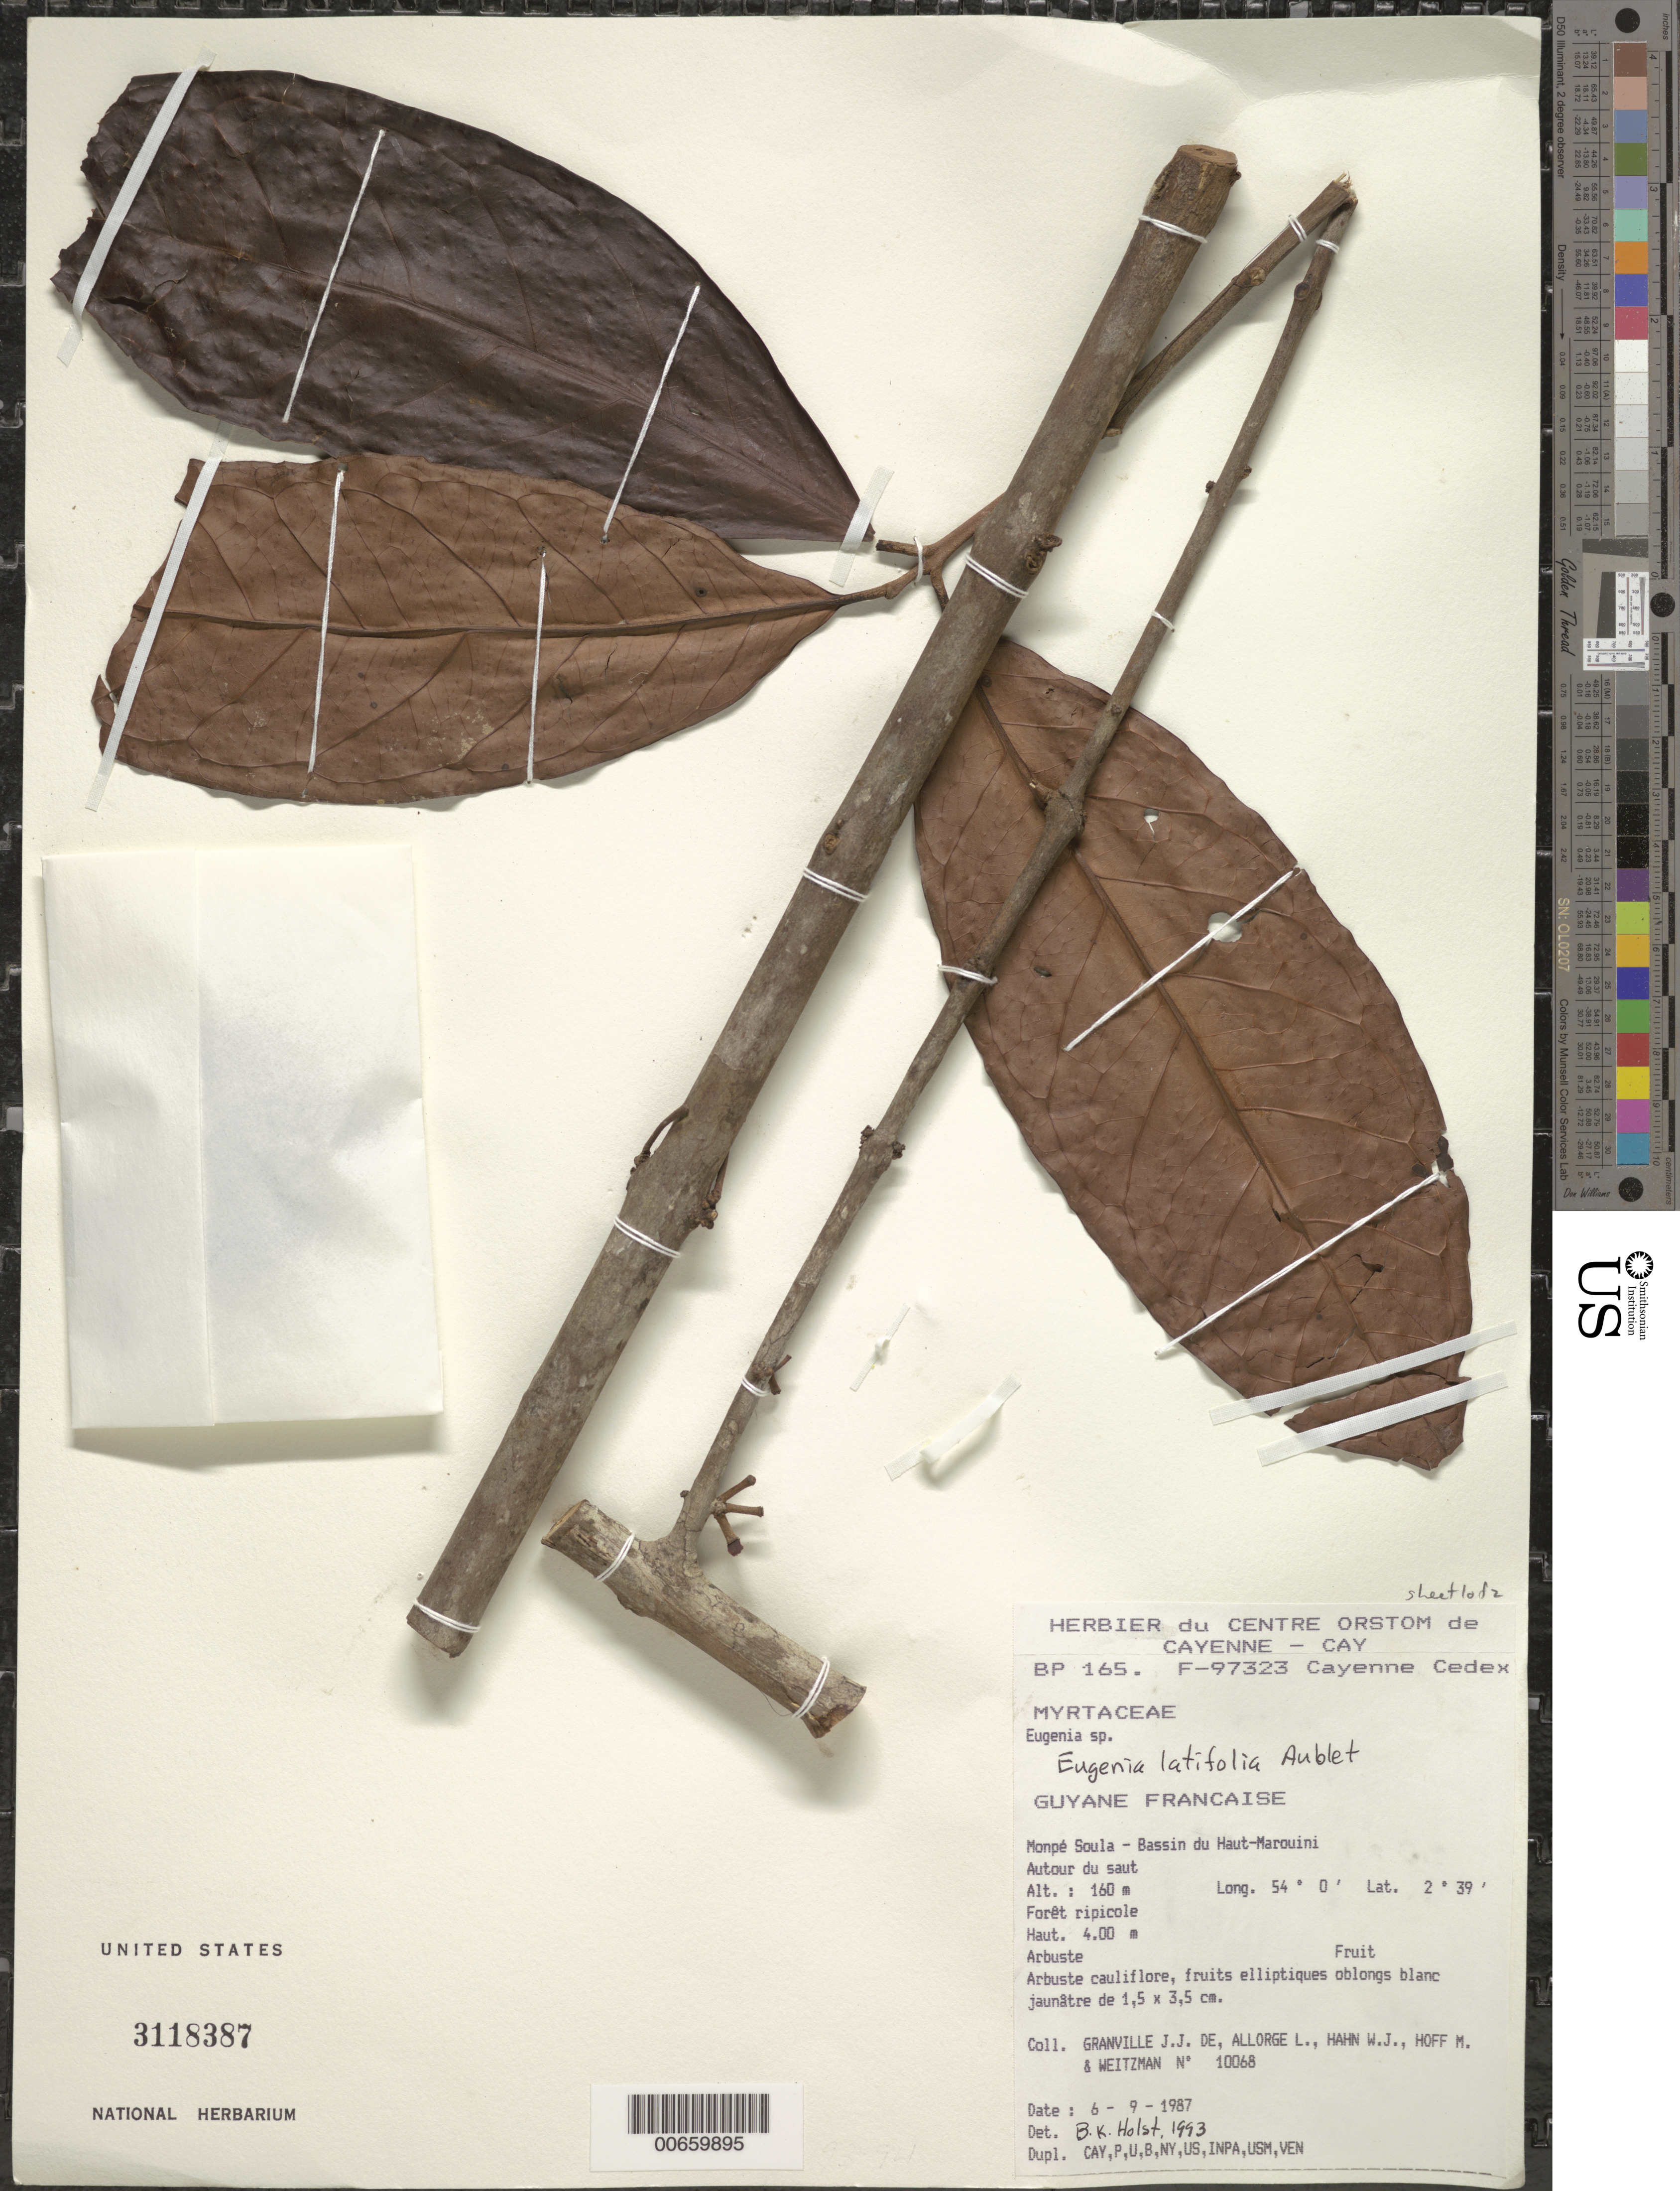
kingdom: Plantae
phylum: Tracheophyta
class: Magnoliopsida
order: Myrtales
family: Myrtaceae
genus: Eugenia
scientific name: Eugenia latifolia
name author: Aubl.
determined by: Holst, Bruce K.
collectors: J.-J. de Granville, L. Allorge, W. J. Hahn, M. Hoff & A. L. Weitzman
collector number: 10068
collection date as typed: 6-Sep-87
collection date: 1987-09-06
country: French Guiana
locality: Monpé Soula, Bassin du Haut-Marouini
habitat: Riparian forest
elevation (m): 160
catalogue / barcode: US 3118387